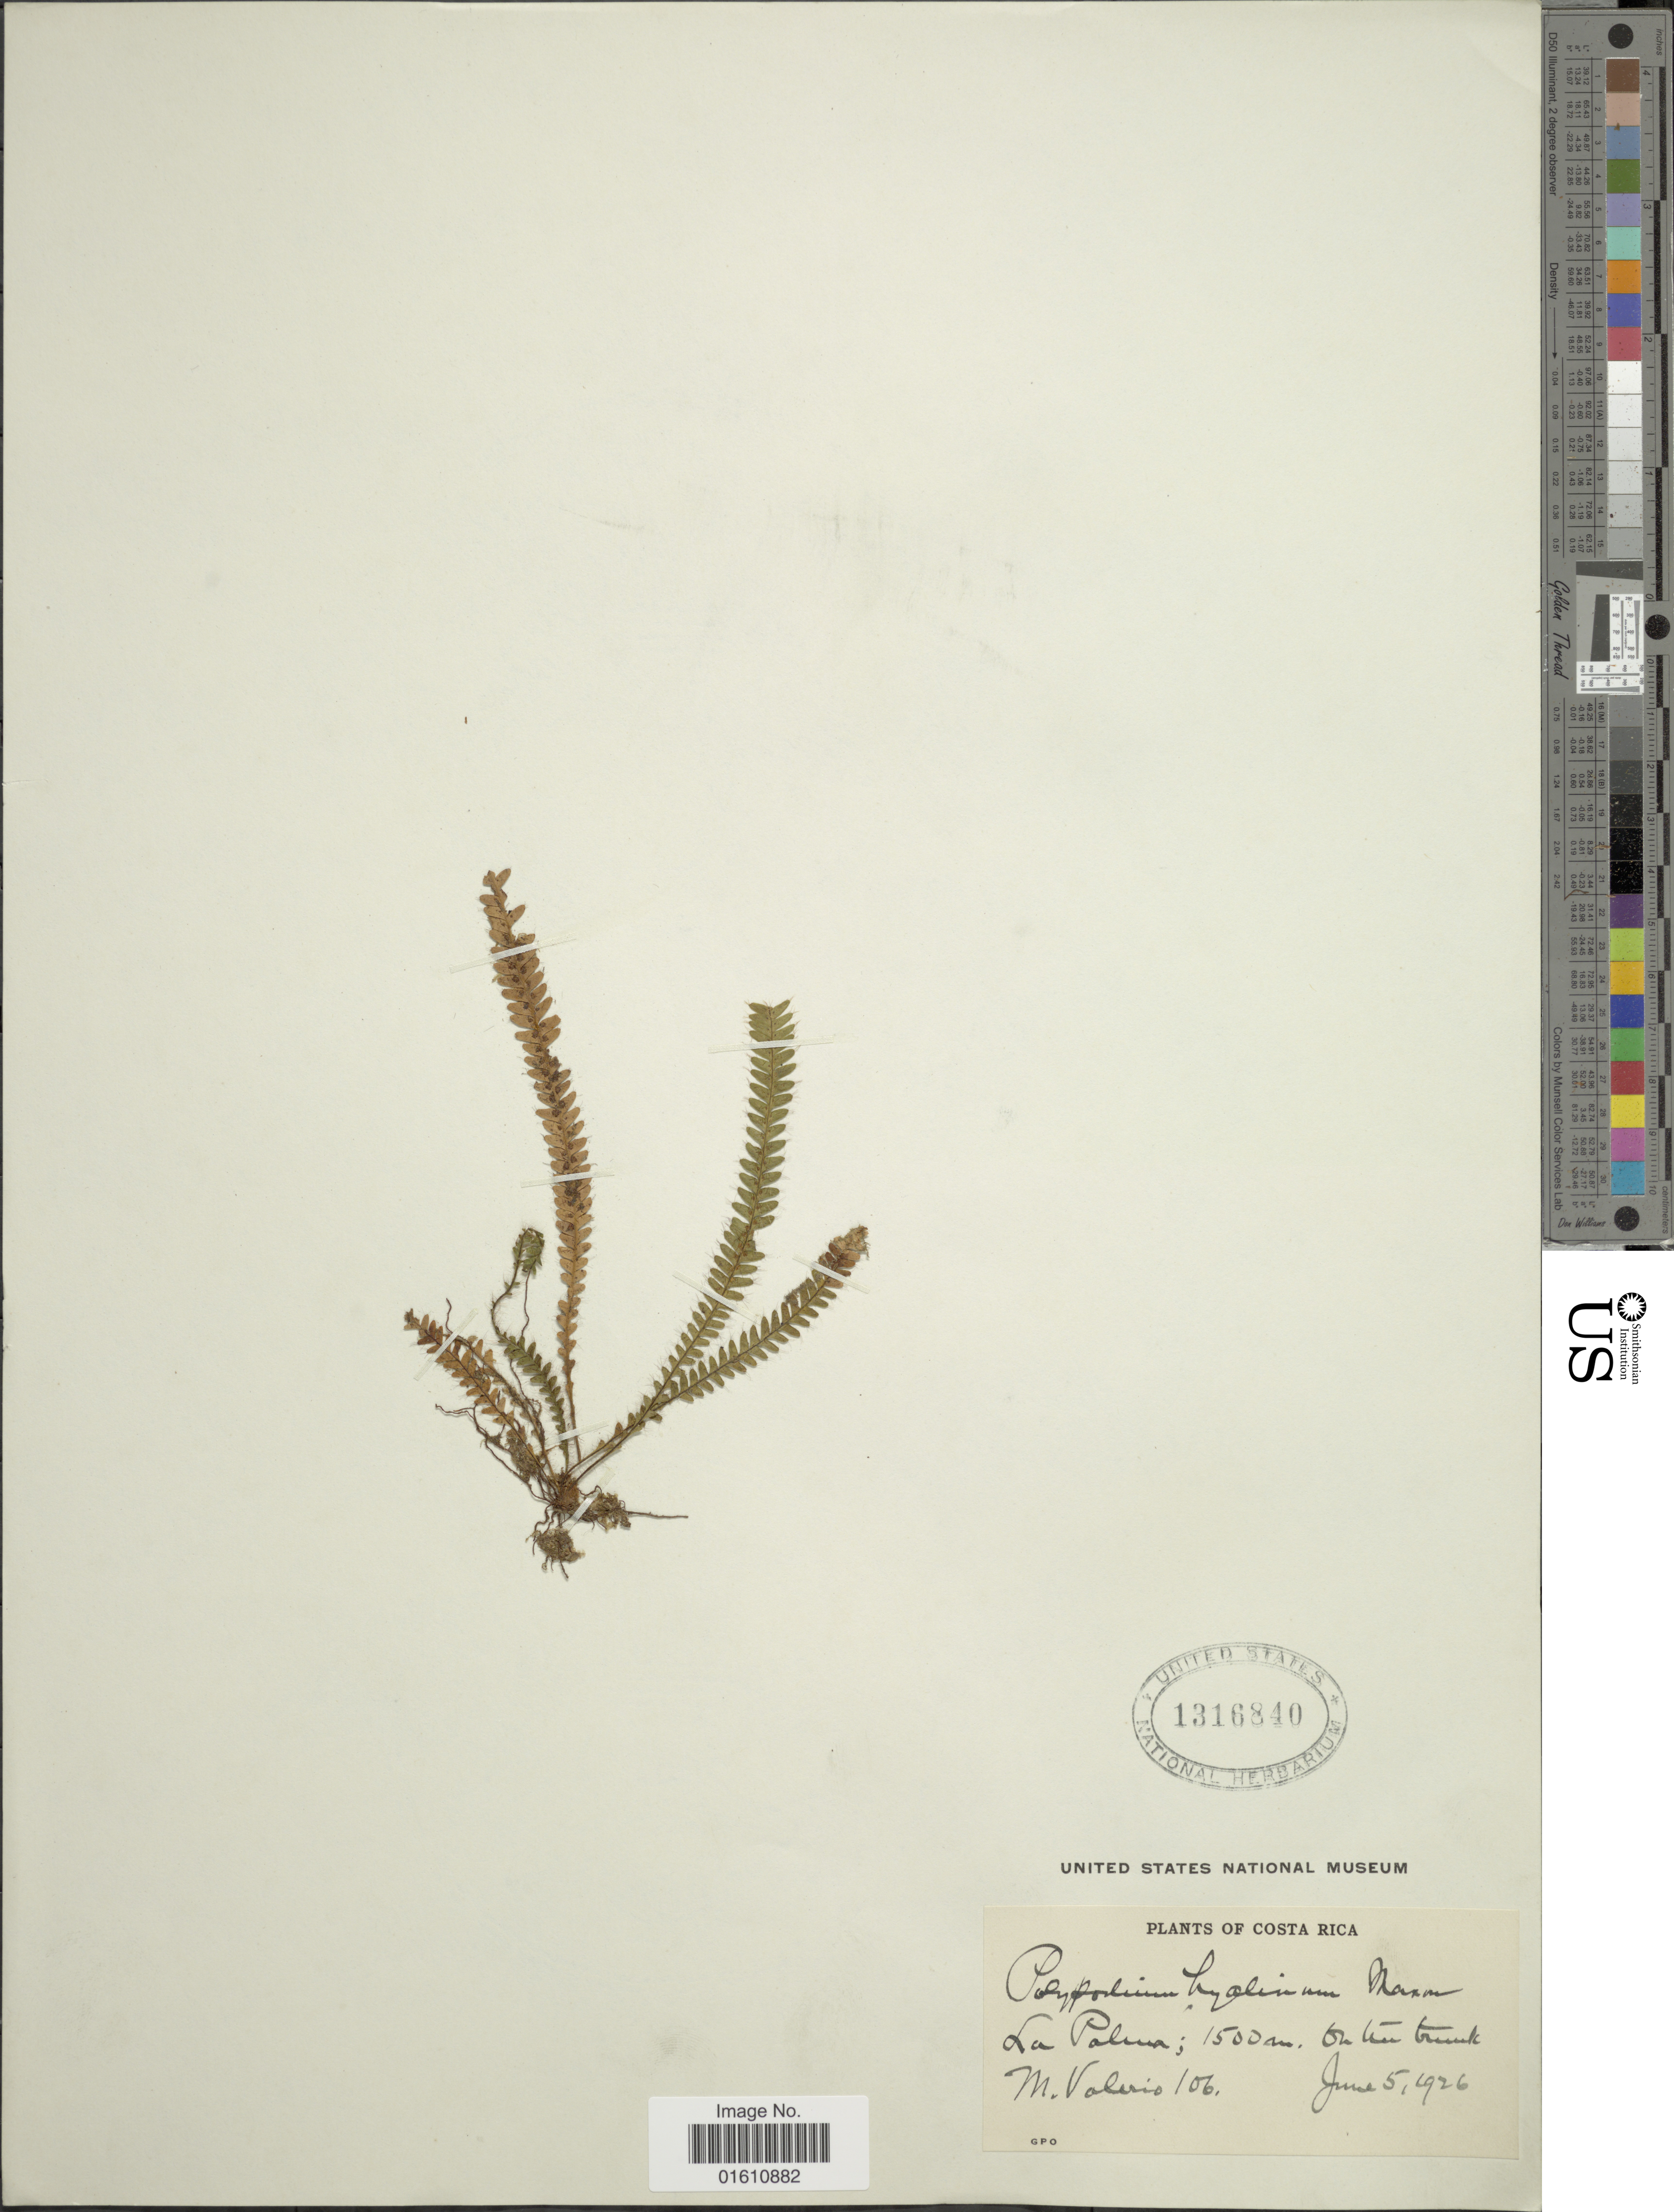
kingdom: Plantae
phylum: Tracheophyta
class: Polypodiopsida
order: Polypodiales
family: Polypodiaceae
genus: Moranopteris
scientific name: Moranopteris hyalina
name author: (Maxon) R. Y. Hirai & J. Prado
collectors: M. Valerio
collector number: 106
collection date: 1926-06-05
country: Costa Rica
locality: La Palma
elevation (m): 1500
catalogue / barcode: US 1316840